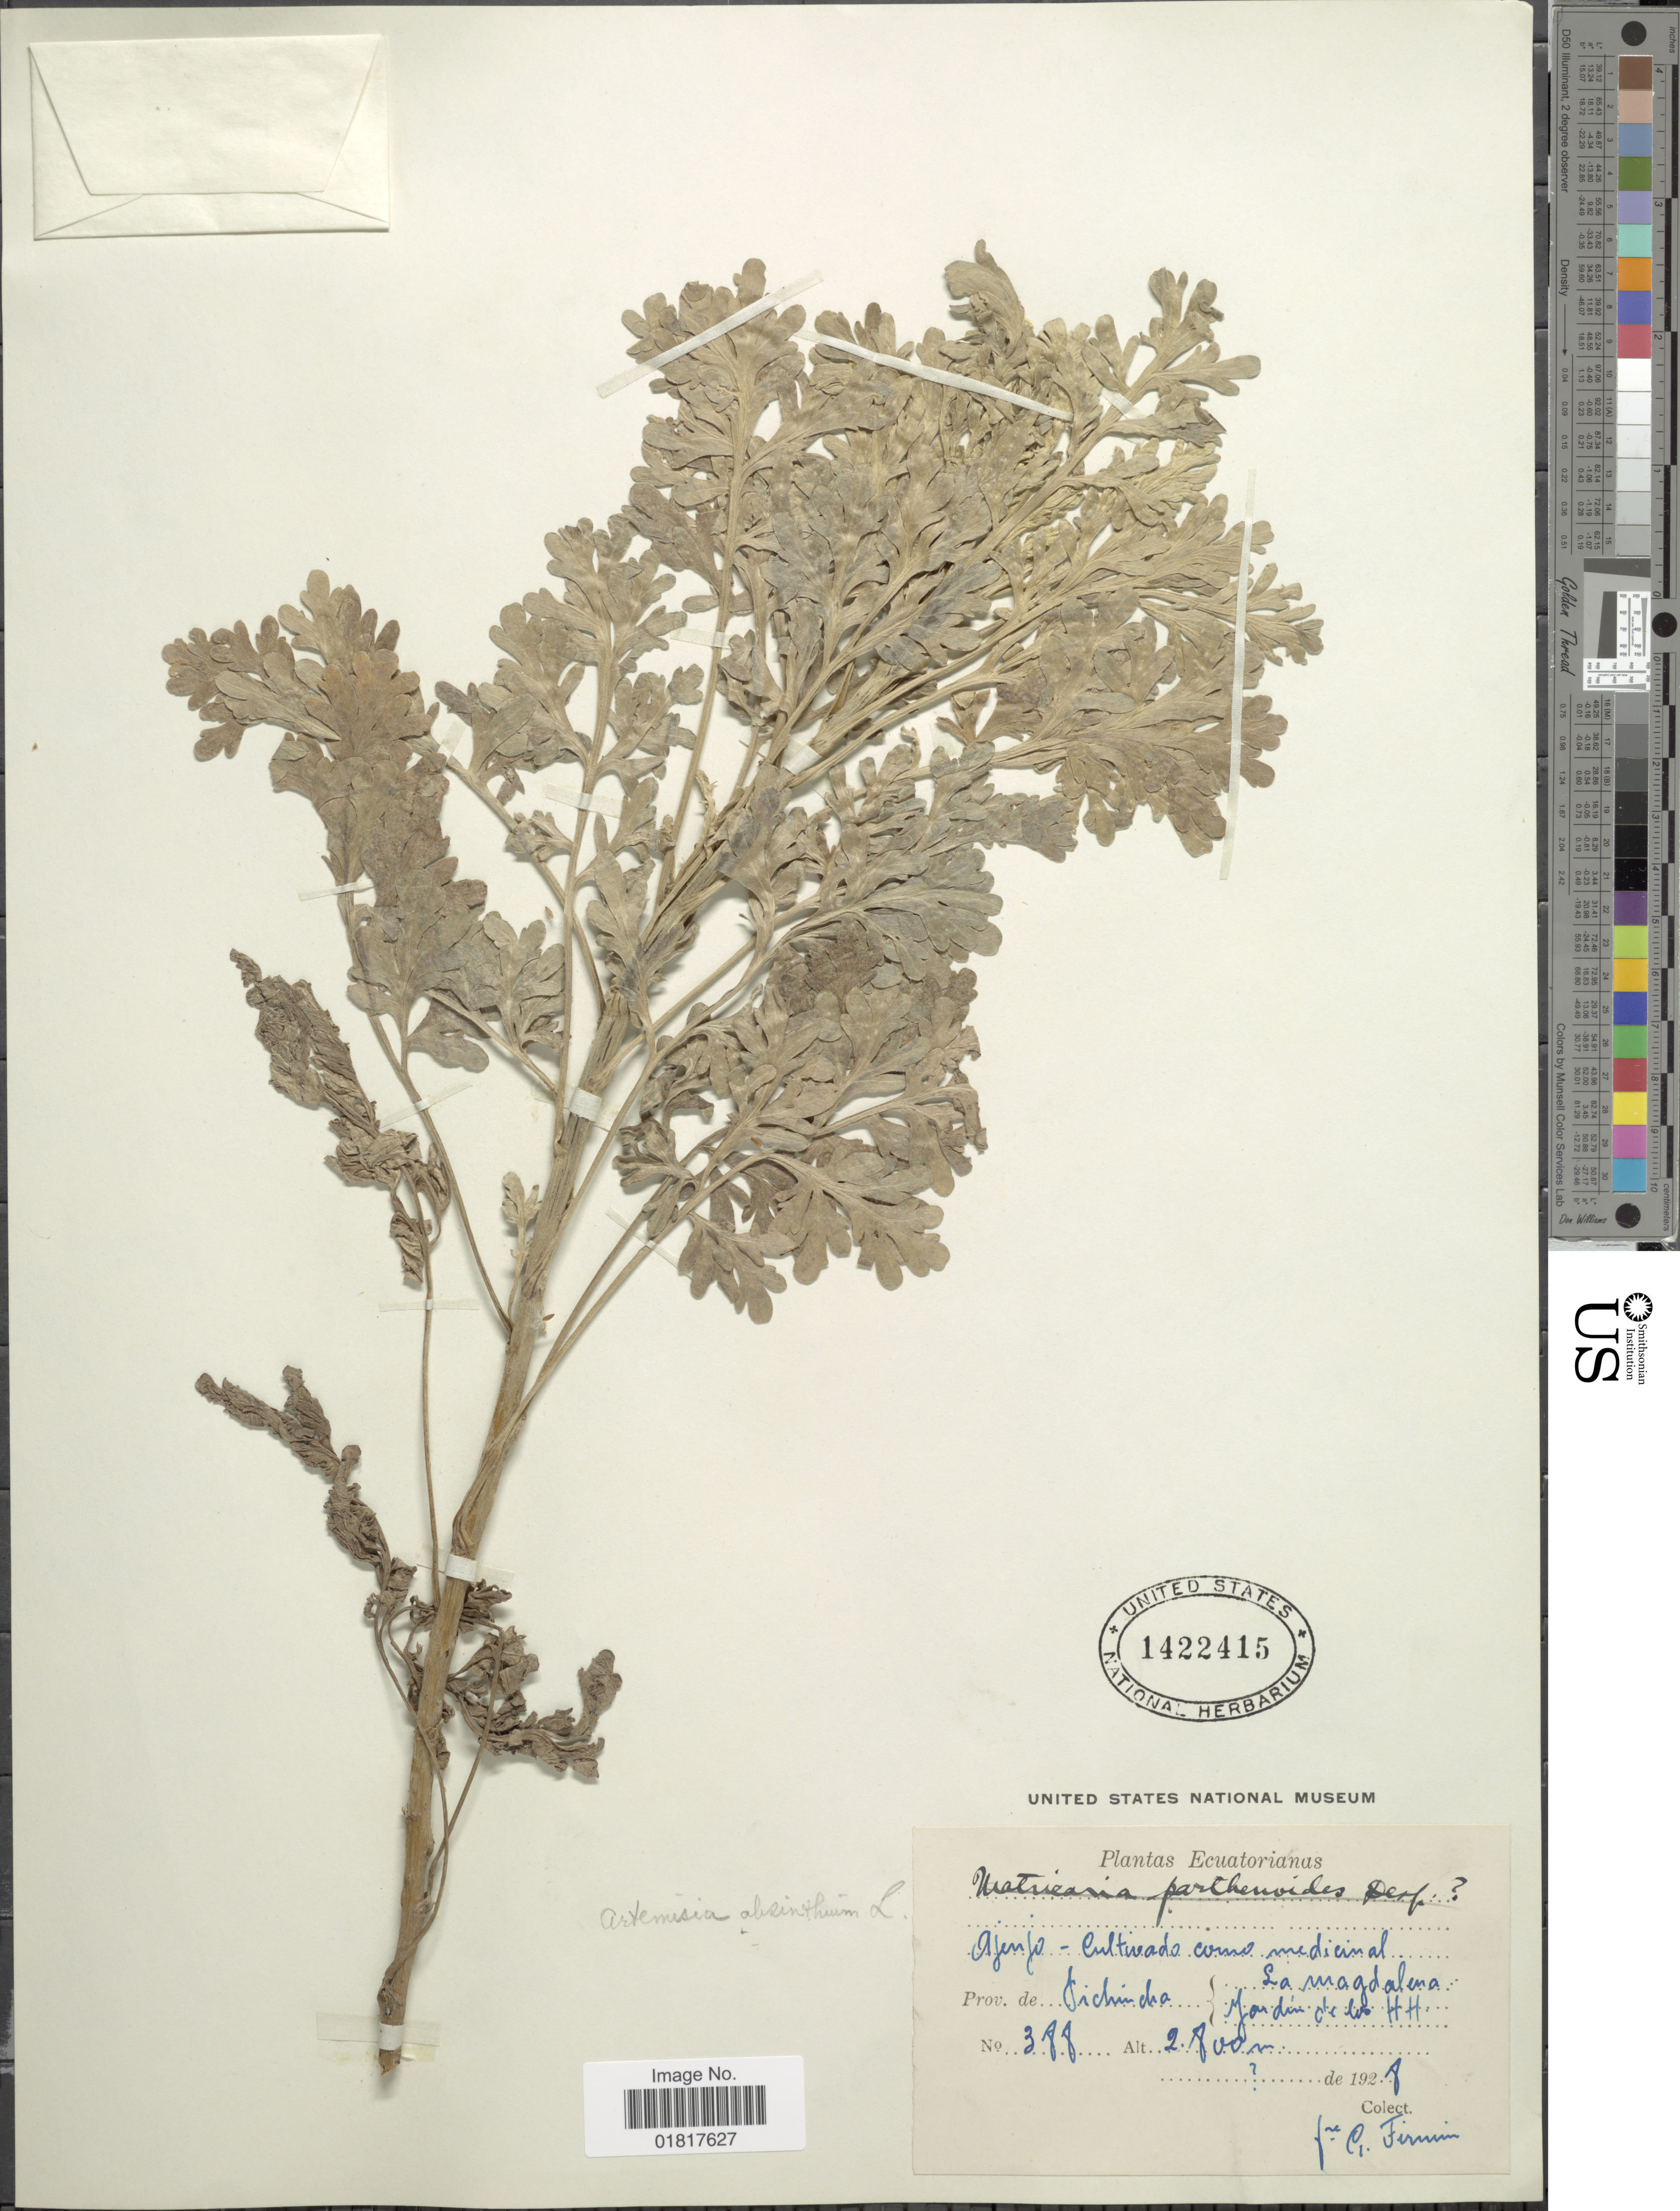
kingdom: Plantae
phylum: Tracheophyta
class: Magnoliopsida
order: Asterales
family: Asteraceae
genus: Artemisia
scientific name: Artemisia absinthium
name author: L.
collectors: F. Firmin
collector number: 388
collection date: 1928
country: Ecuador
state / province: Pichincha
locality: La Magdalena, Jardin de los H. H.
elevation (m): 2800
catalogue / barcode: US 1422415